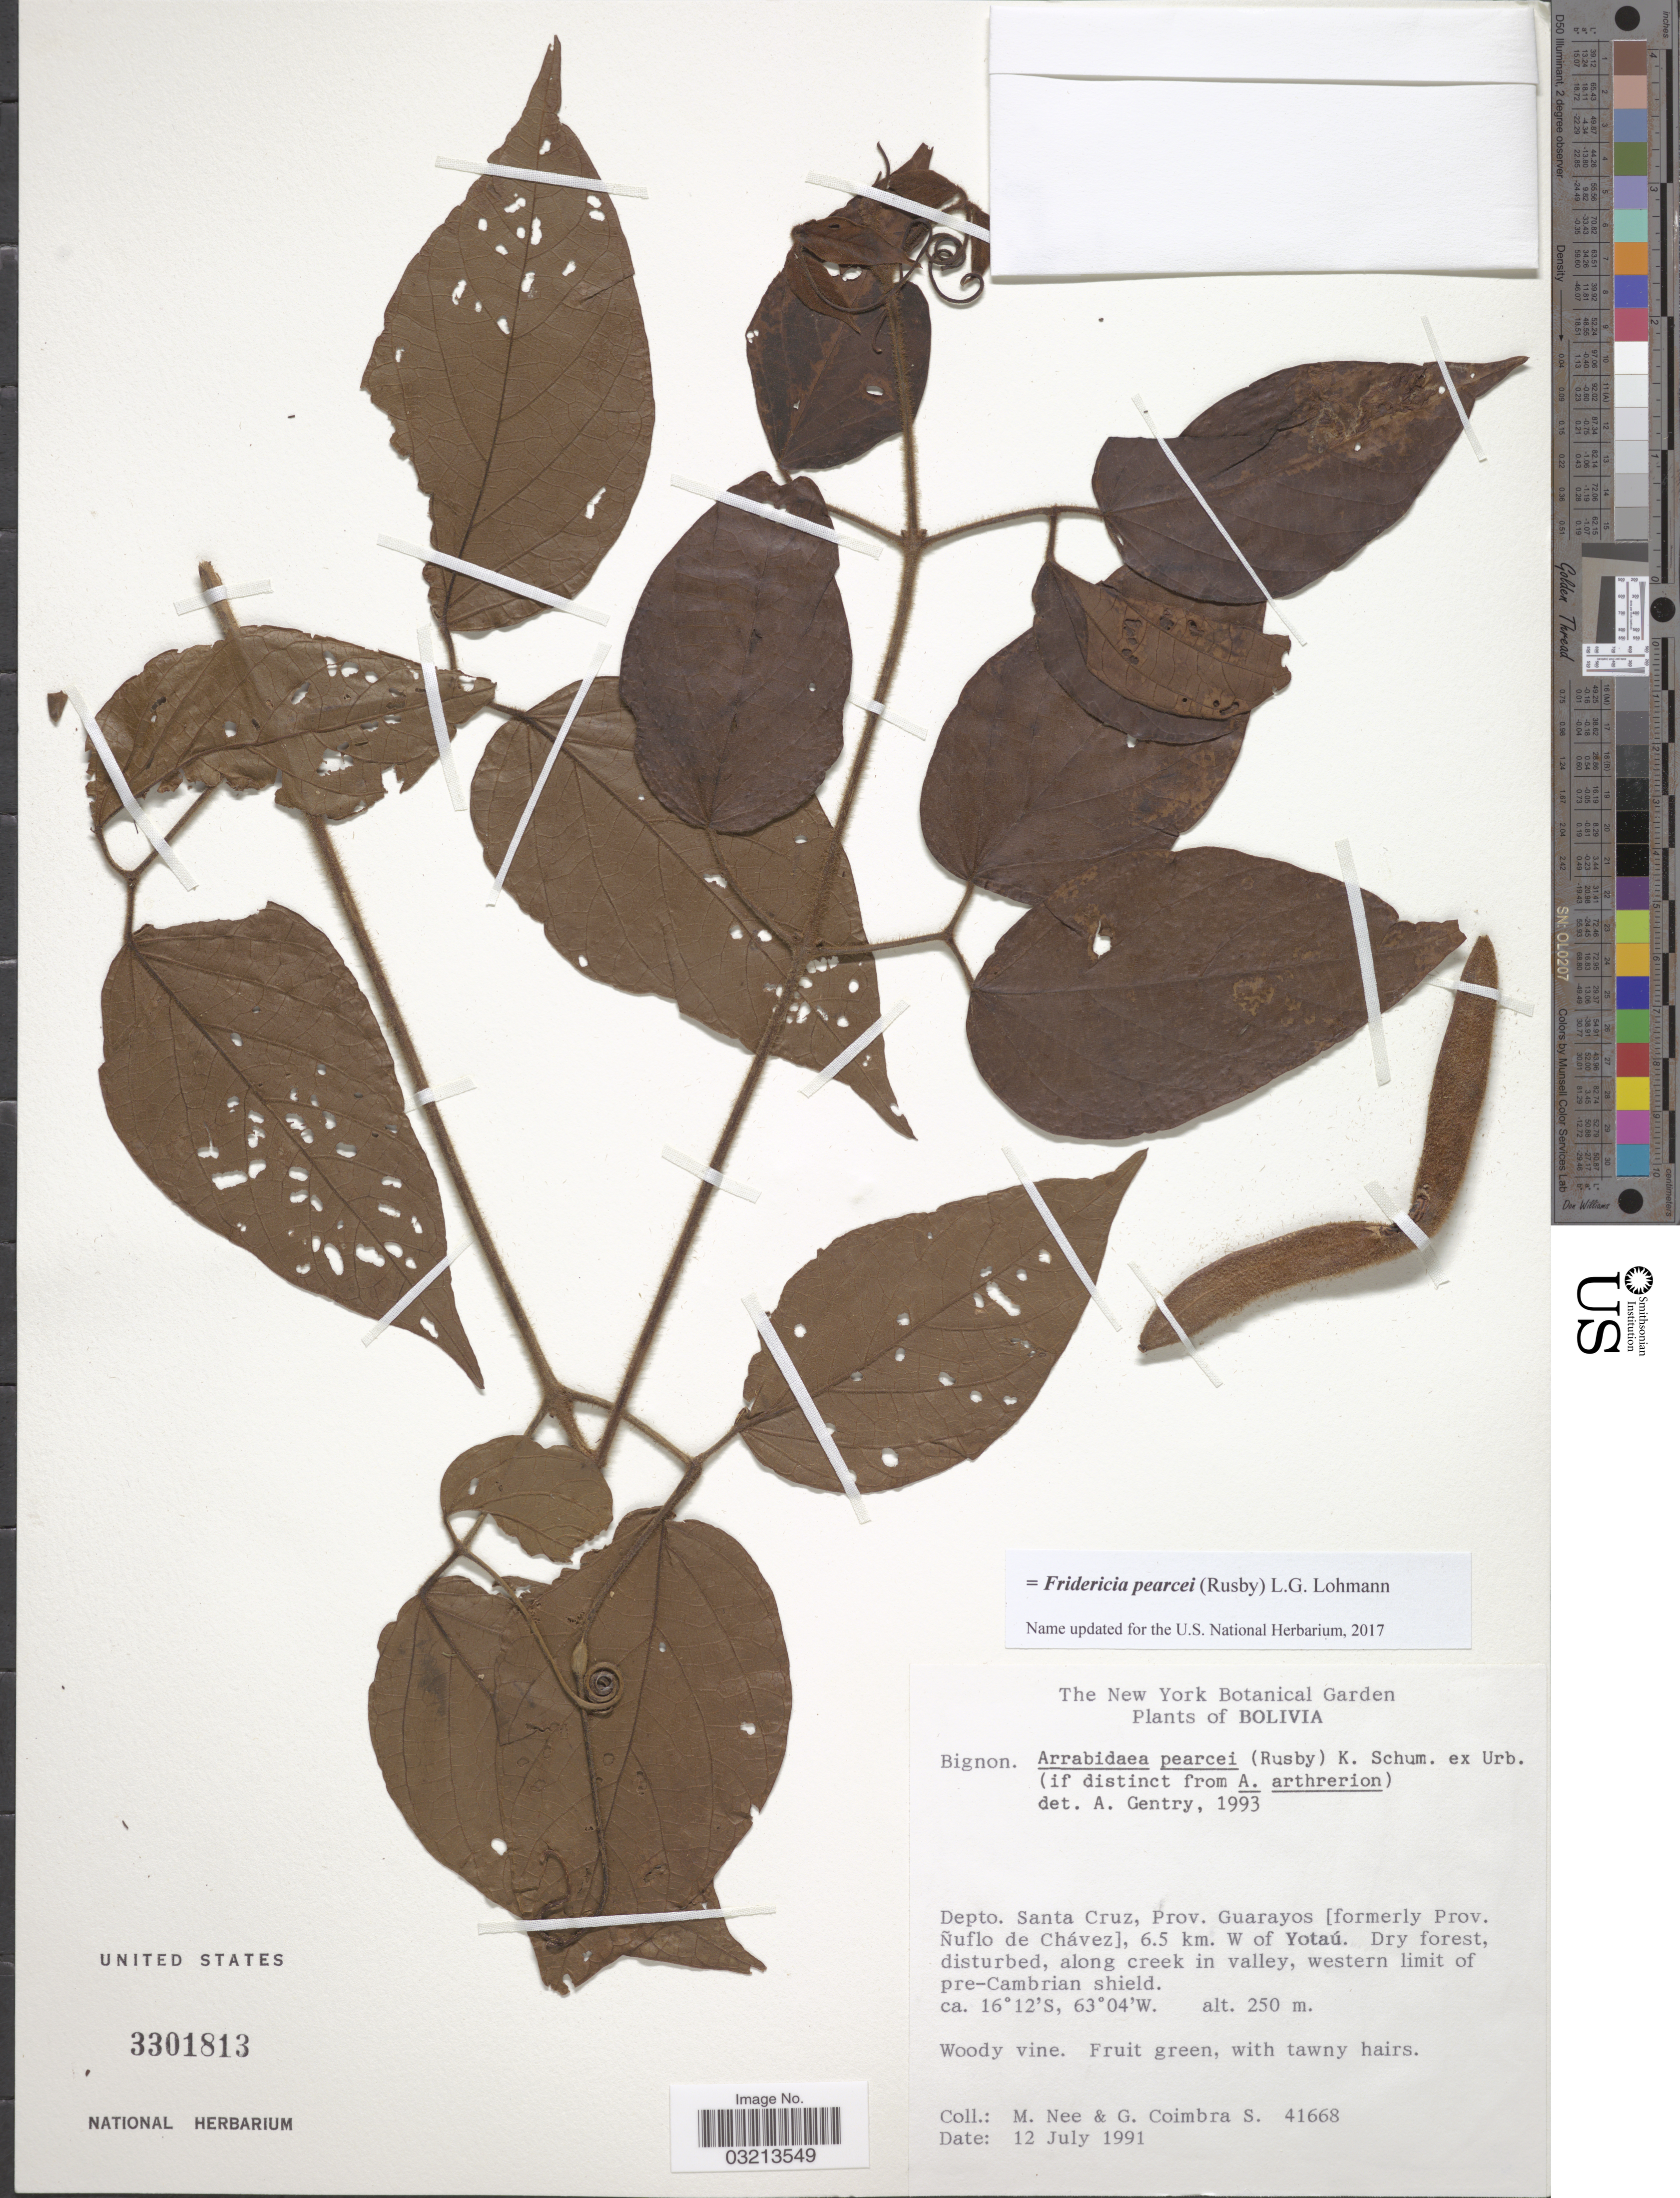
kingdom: Plantae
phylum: Tracheophyta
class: Magnoliopsida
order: Lamiales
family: Bignoniaceae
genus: Fridericia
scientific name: Fridericia pearcei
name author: (Rusby) L.G. Lohmann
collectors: M. Nee & G. Coimbra S.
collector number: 41668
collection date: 1991-07-12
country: Bolivia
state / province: Santa Cruz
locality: Depto. Santa Cruz, Prov. Guarayos [ formerly Prov. Ñuflo de Chávez], 635 km. W of Yotaú.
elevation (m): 250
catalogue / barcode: US 3301813